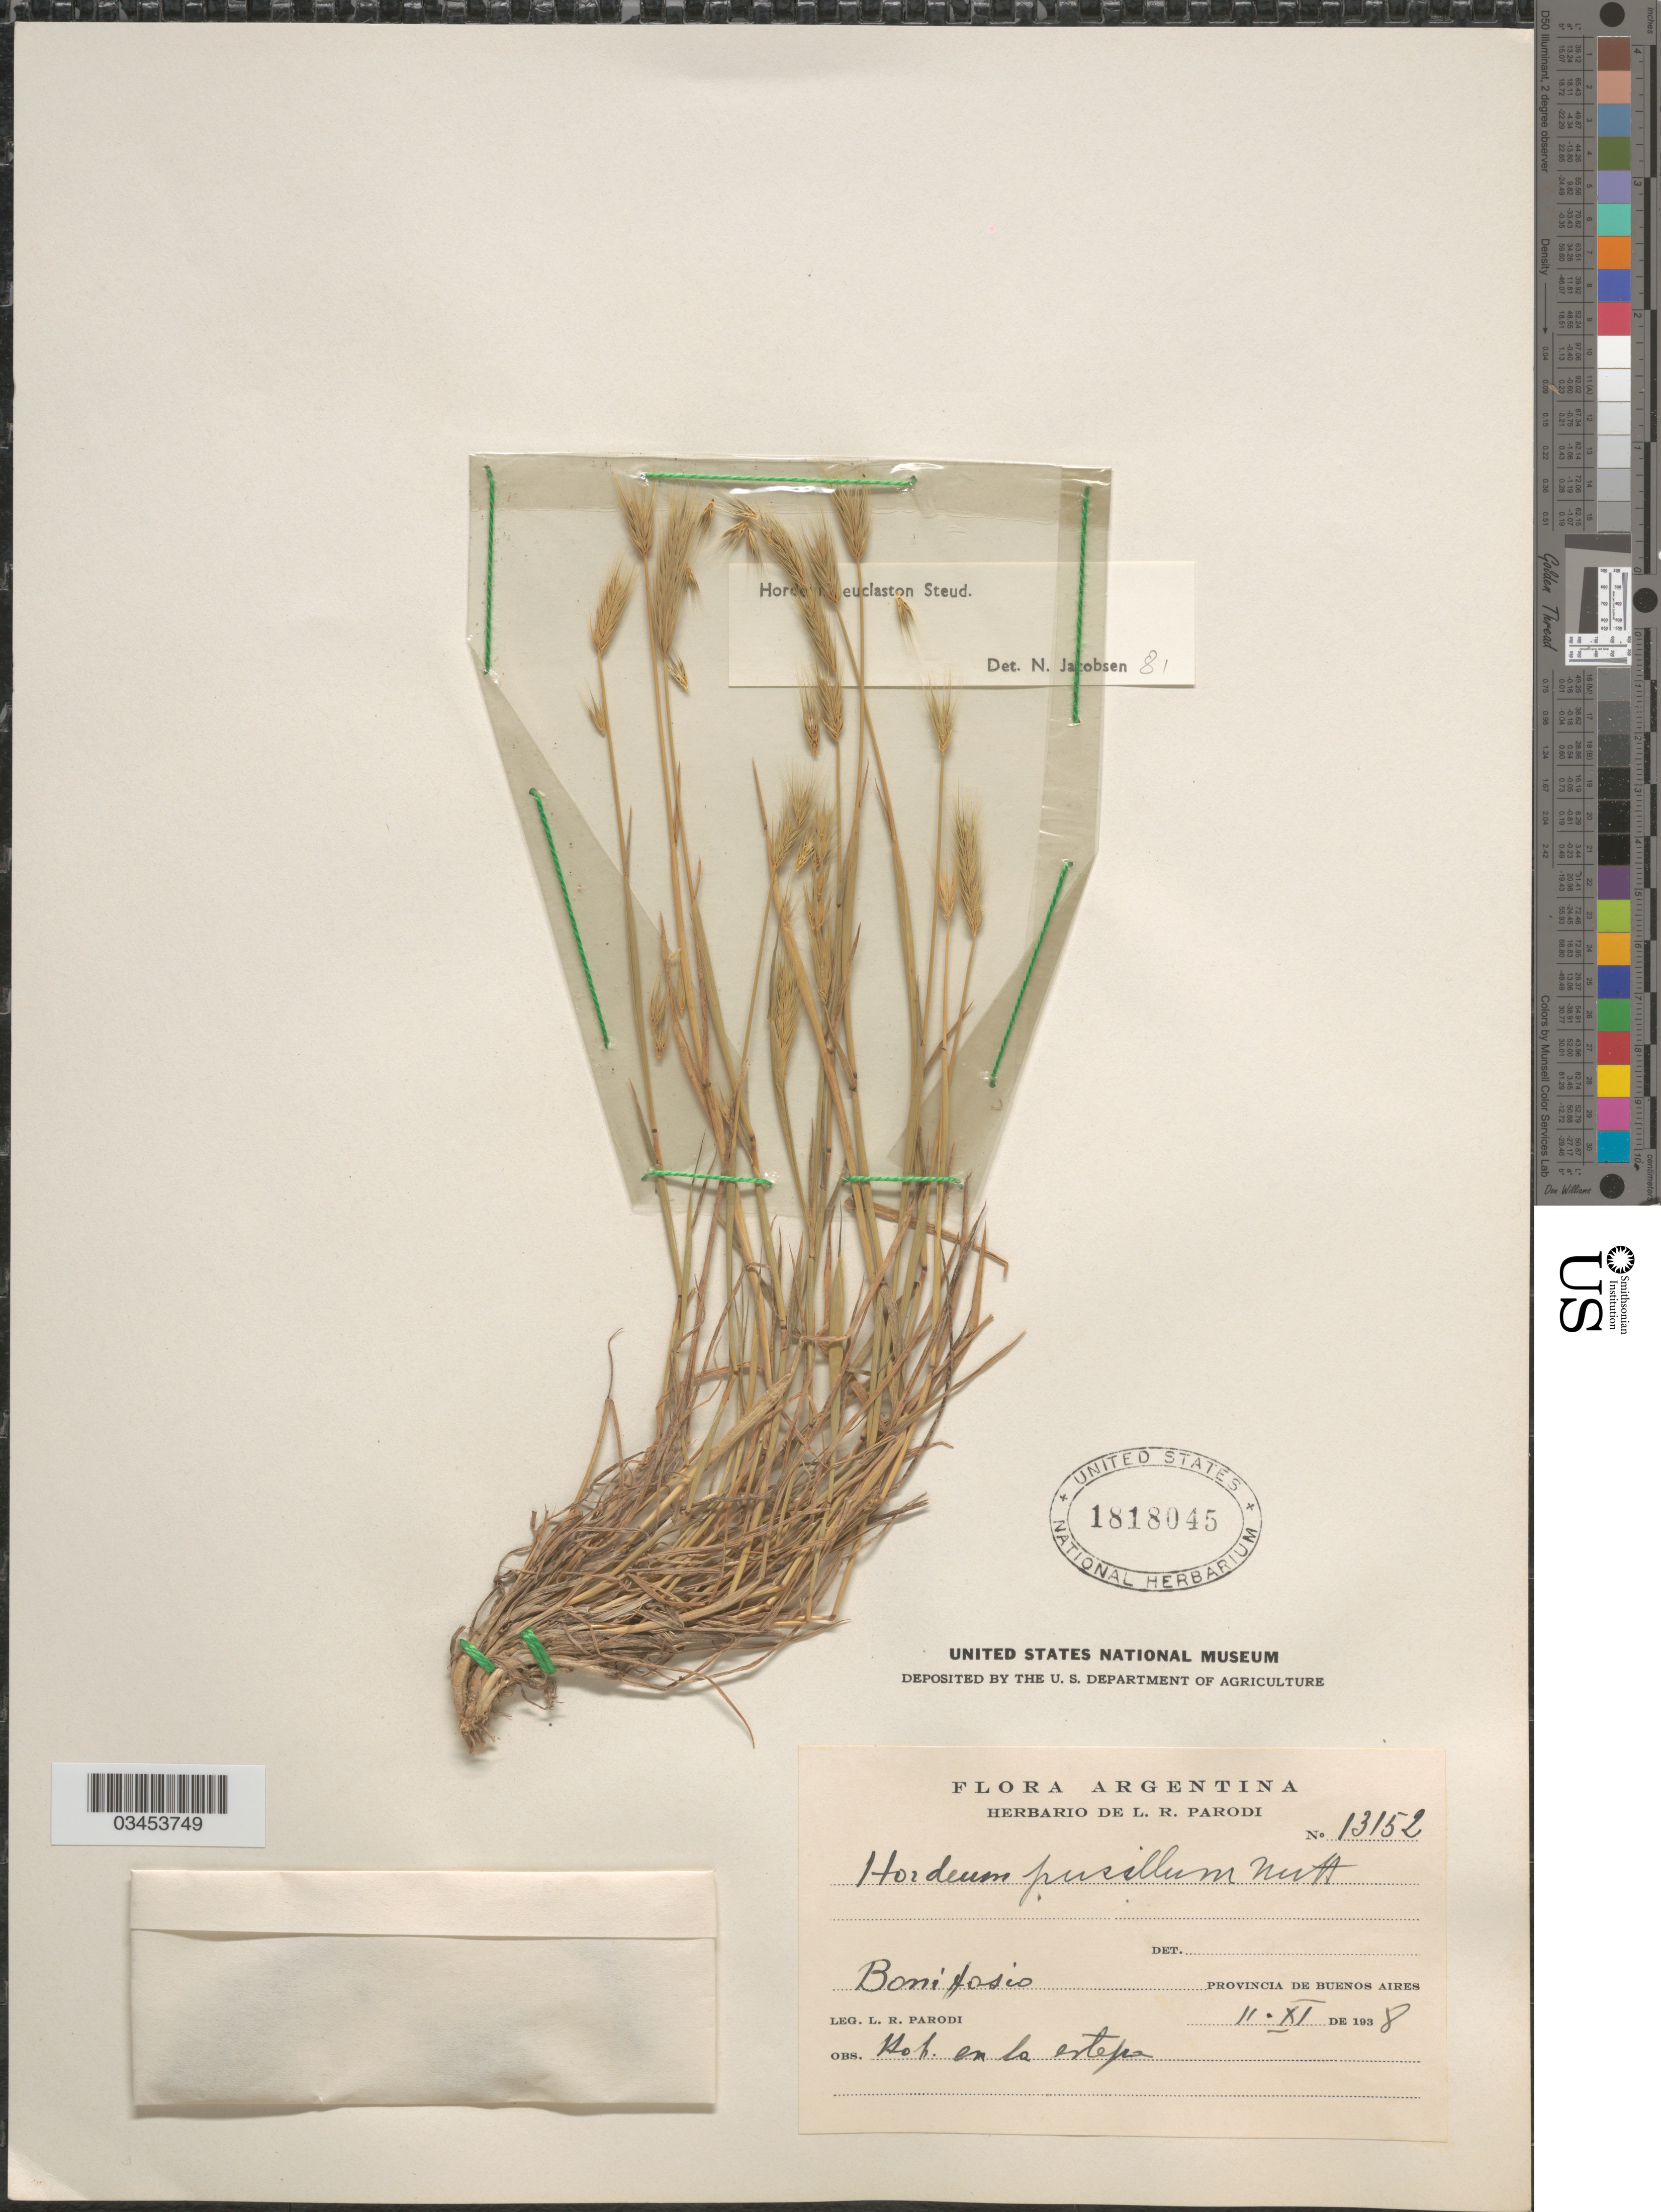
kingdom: Plantae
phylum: Tracheophyta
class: Liliopsida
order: Poales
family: Poaceae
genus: Hordeum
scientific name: Hordeum pusillum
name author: Nutt.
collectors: L. R. Parodi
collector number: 13152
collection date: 1938-11-11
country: Argentina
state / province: Buenos Aires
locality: Bonifasio.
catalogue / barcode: US 1818045